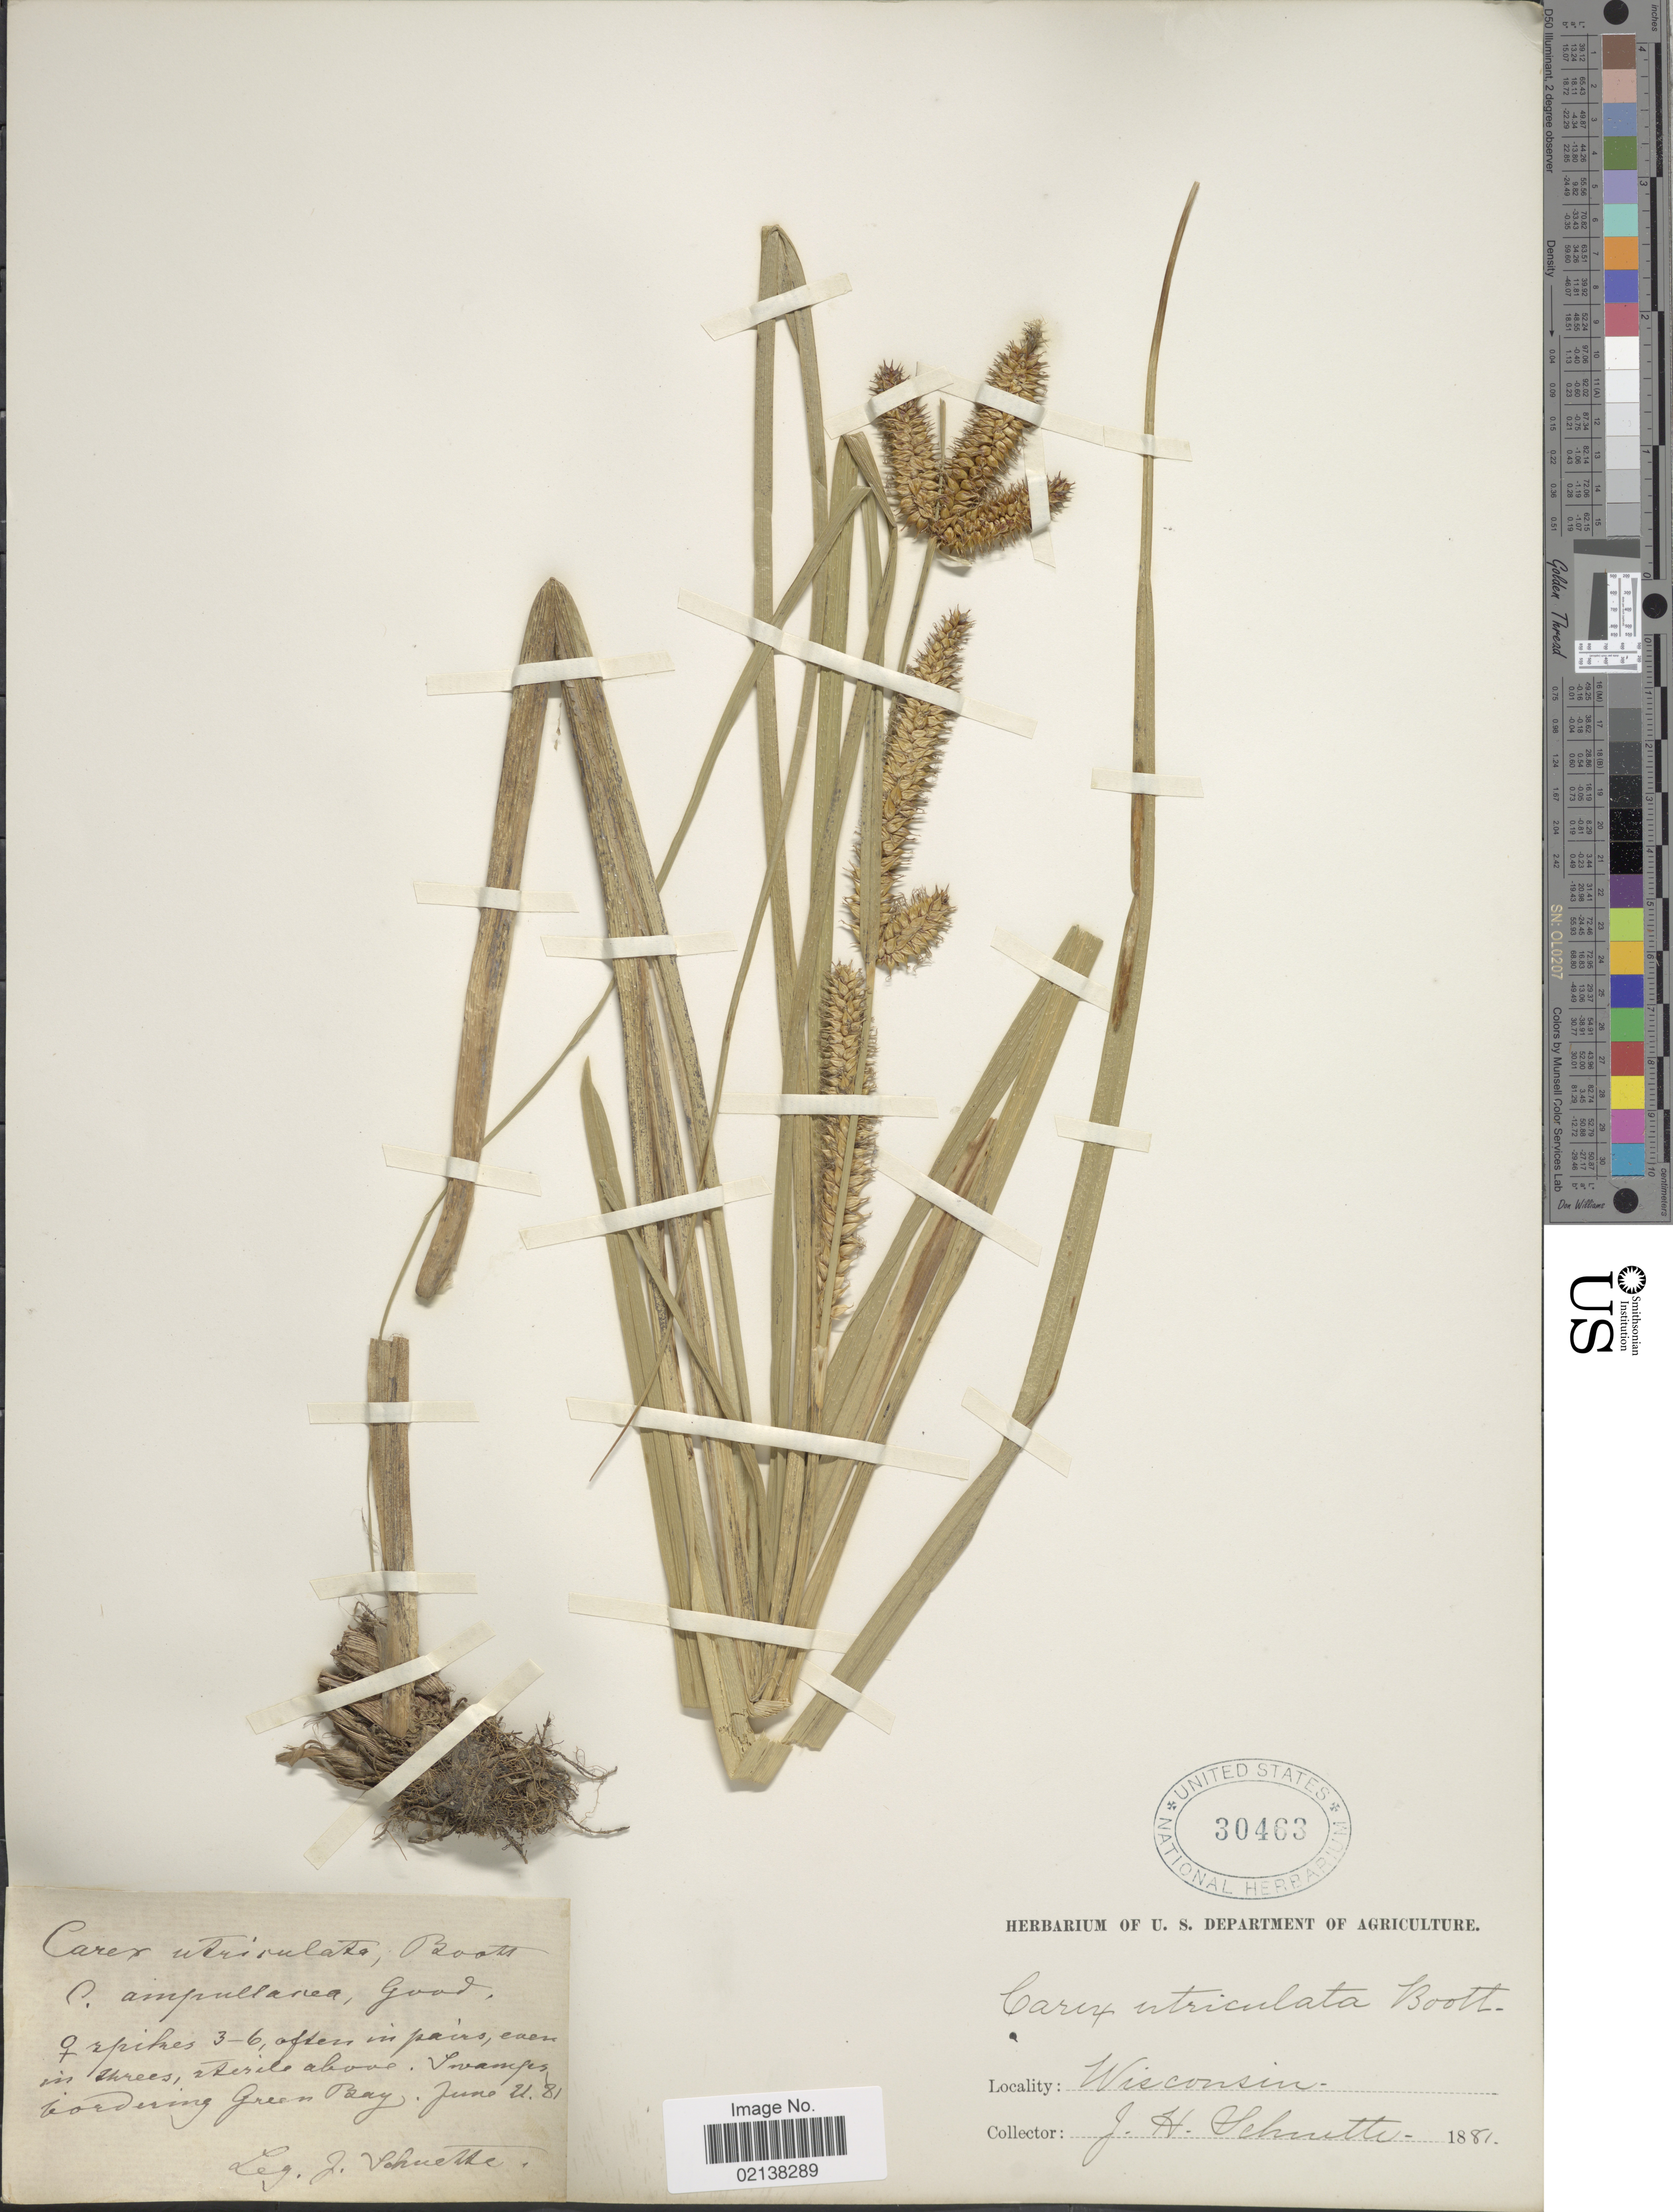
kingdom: Plantae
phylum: Tracheophyta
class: Liliopsida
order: Poales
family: Cyperaceae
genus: Carex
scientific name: Carex utriculata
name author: Boott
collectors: J. H. Schuette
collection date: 1881-06-21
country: United States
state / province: Wisconsin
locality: Swamps bordering Green Bay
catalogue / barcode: US 30463